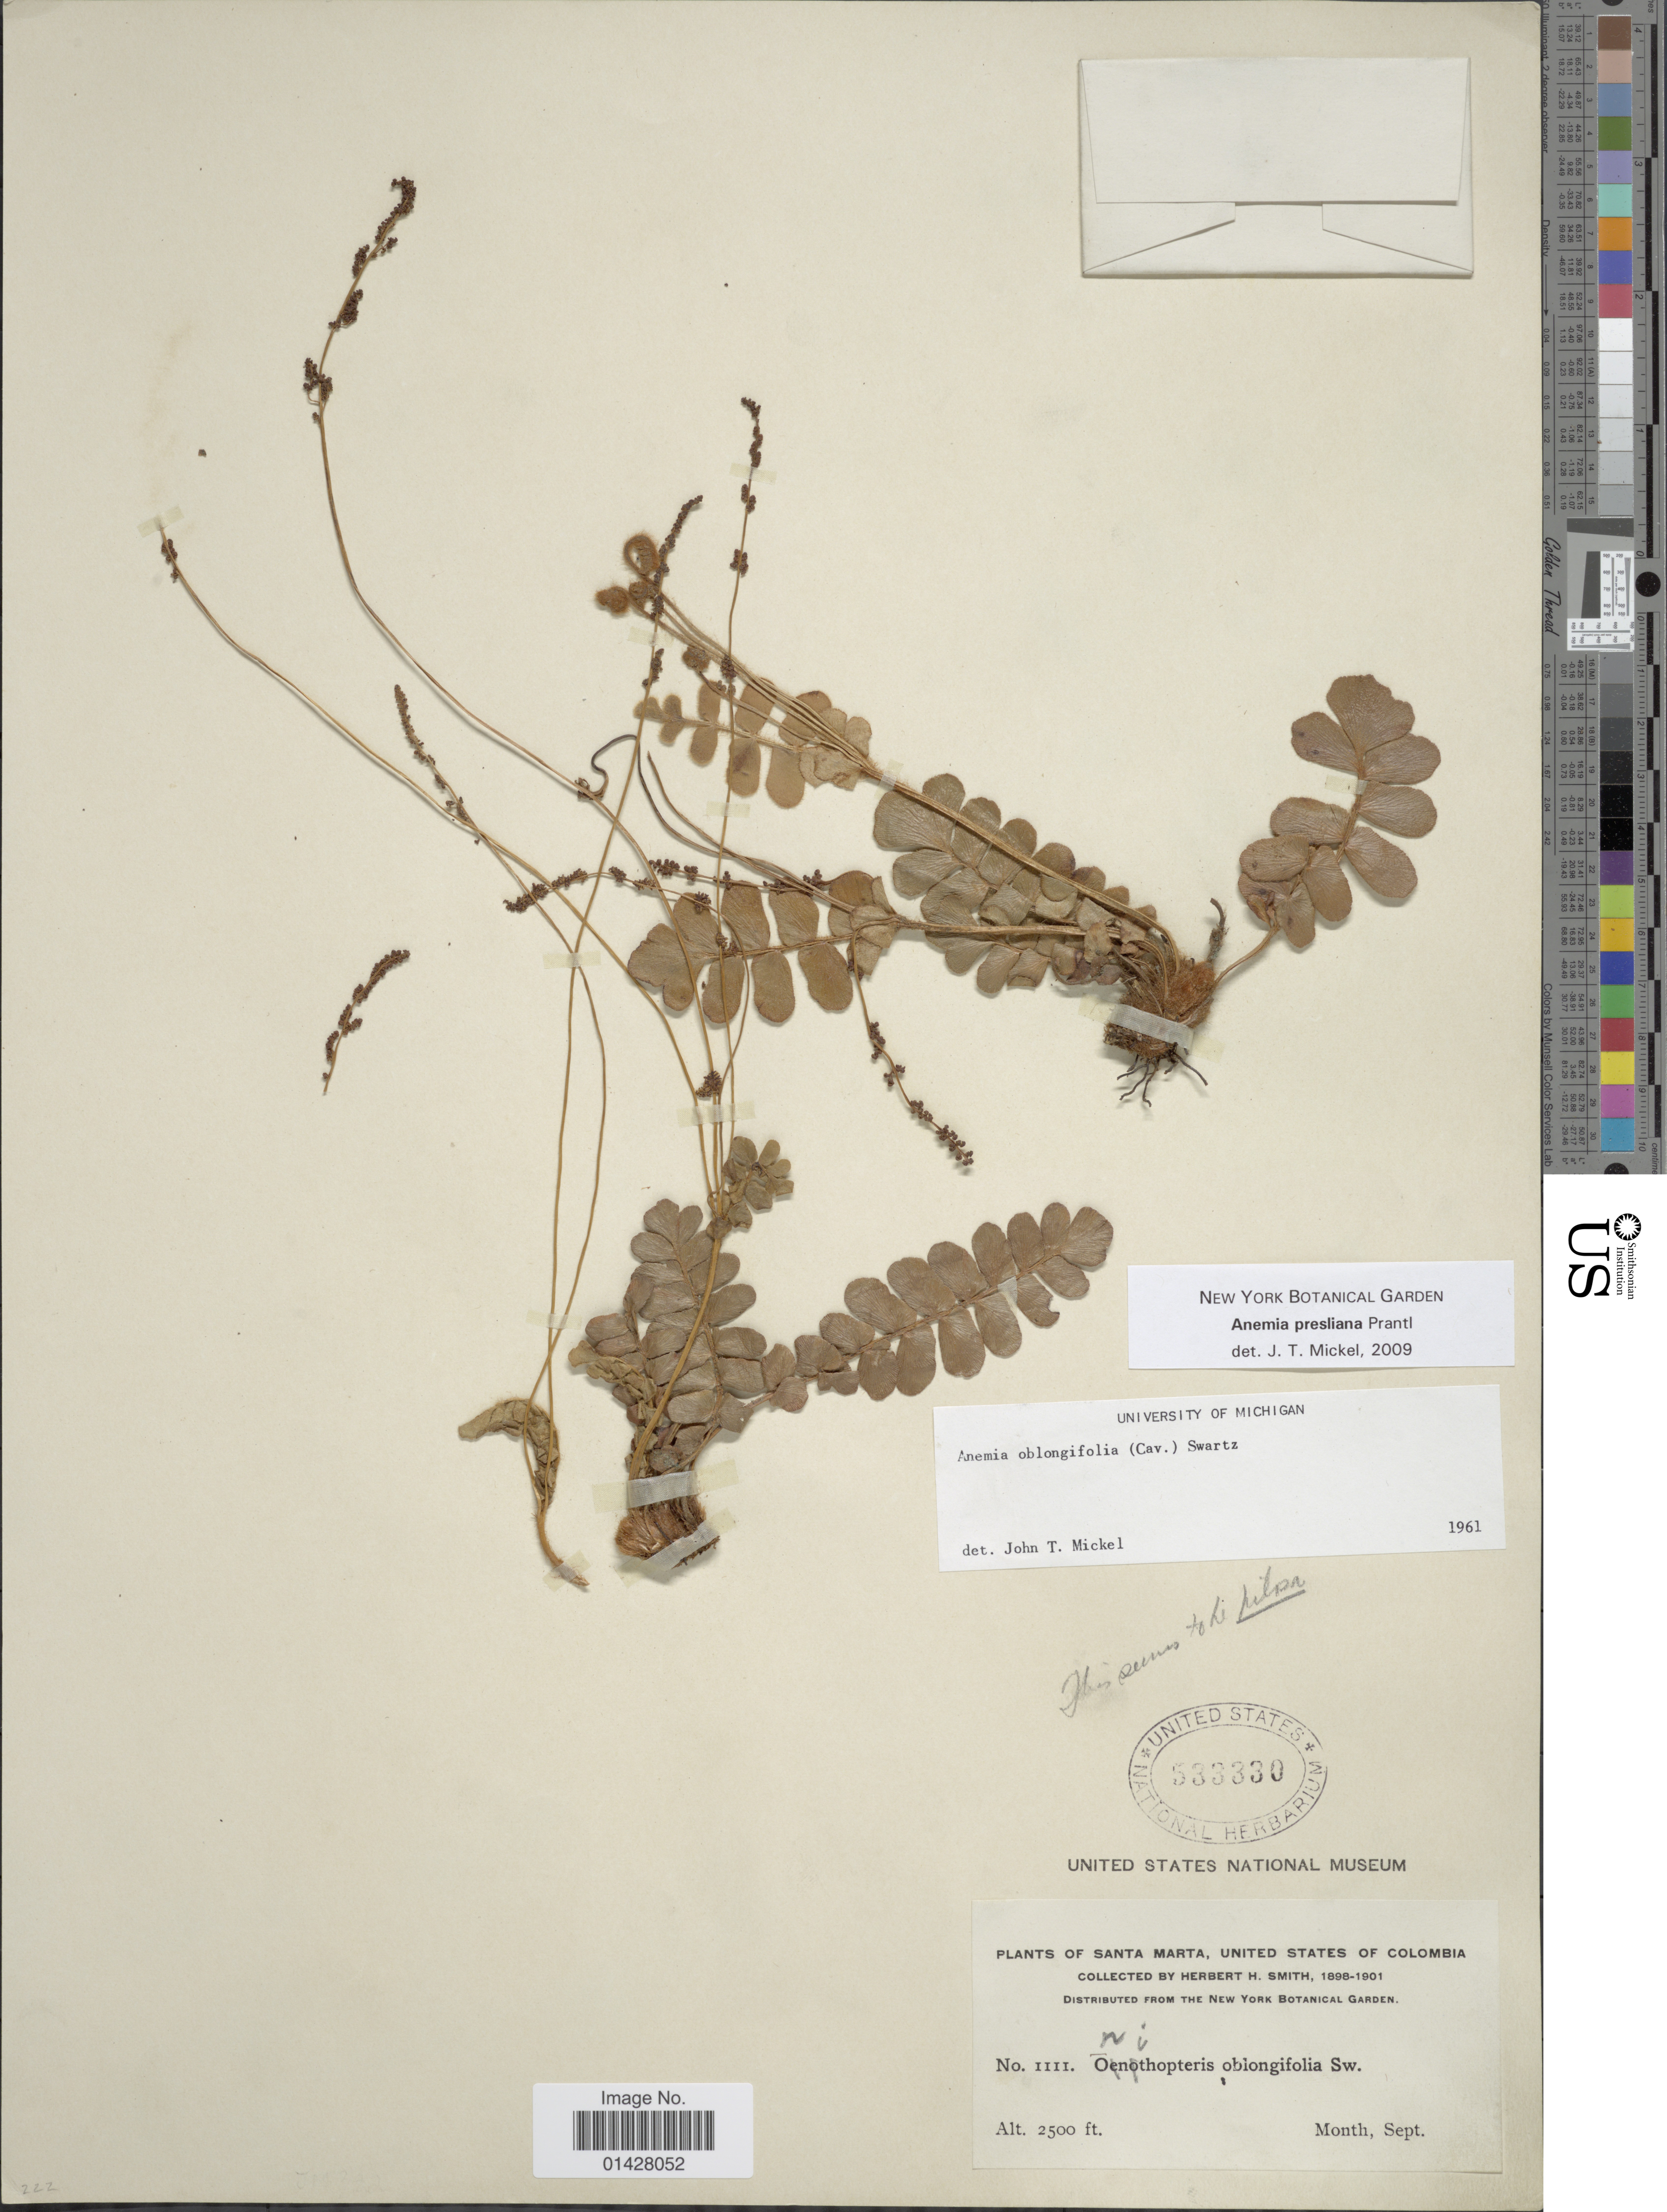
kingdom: Plantae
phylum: Tracheophyta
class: Polypodiopsida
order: Schizaeales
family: Anemiaceae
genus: Anemia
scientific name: Anemia presliana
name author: Prantl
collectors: Herbert H. Smith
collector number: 1111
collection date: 1898-09/1901-09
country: Colombia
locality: Santa Marta, United States of Columbia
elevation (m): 762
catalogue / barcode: US 533330